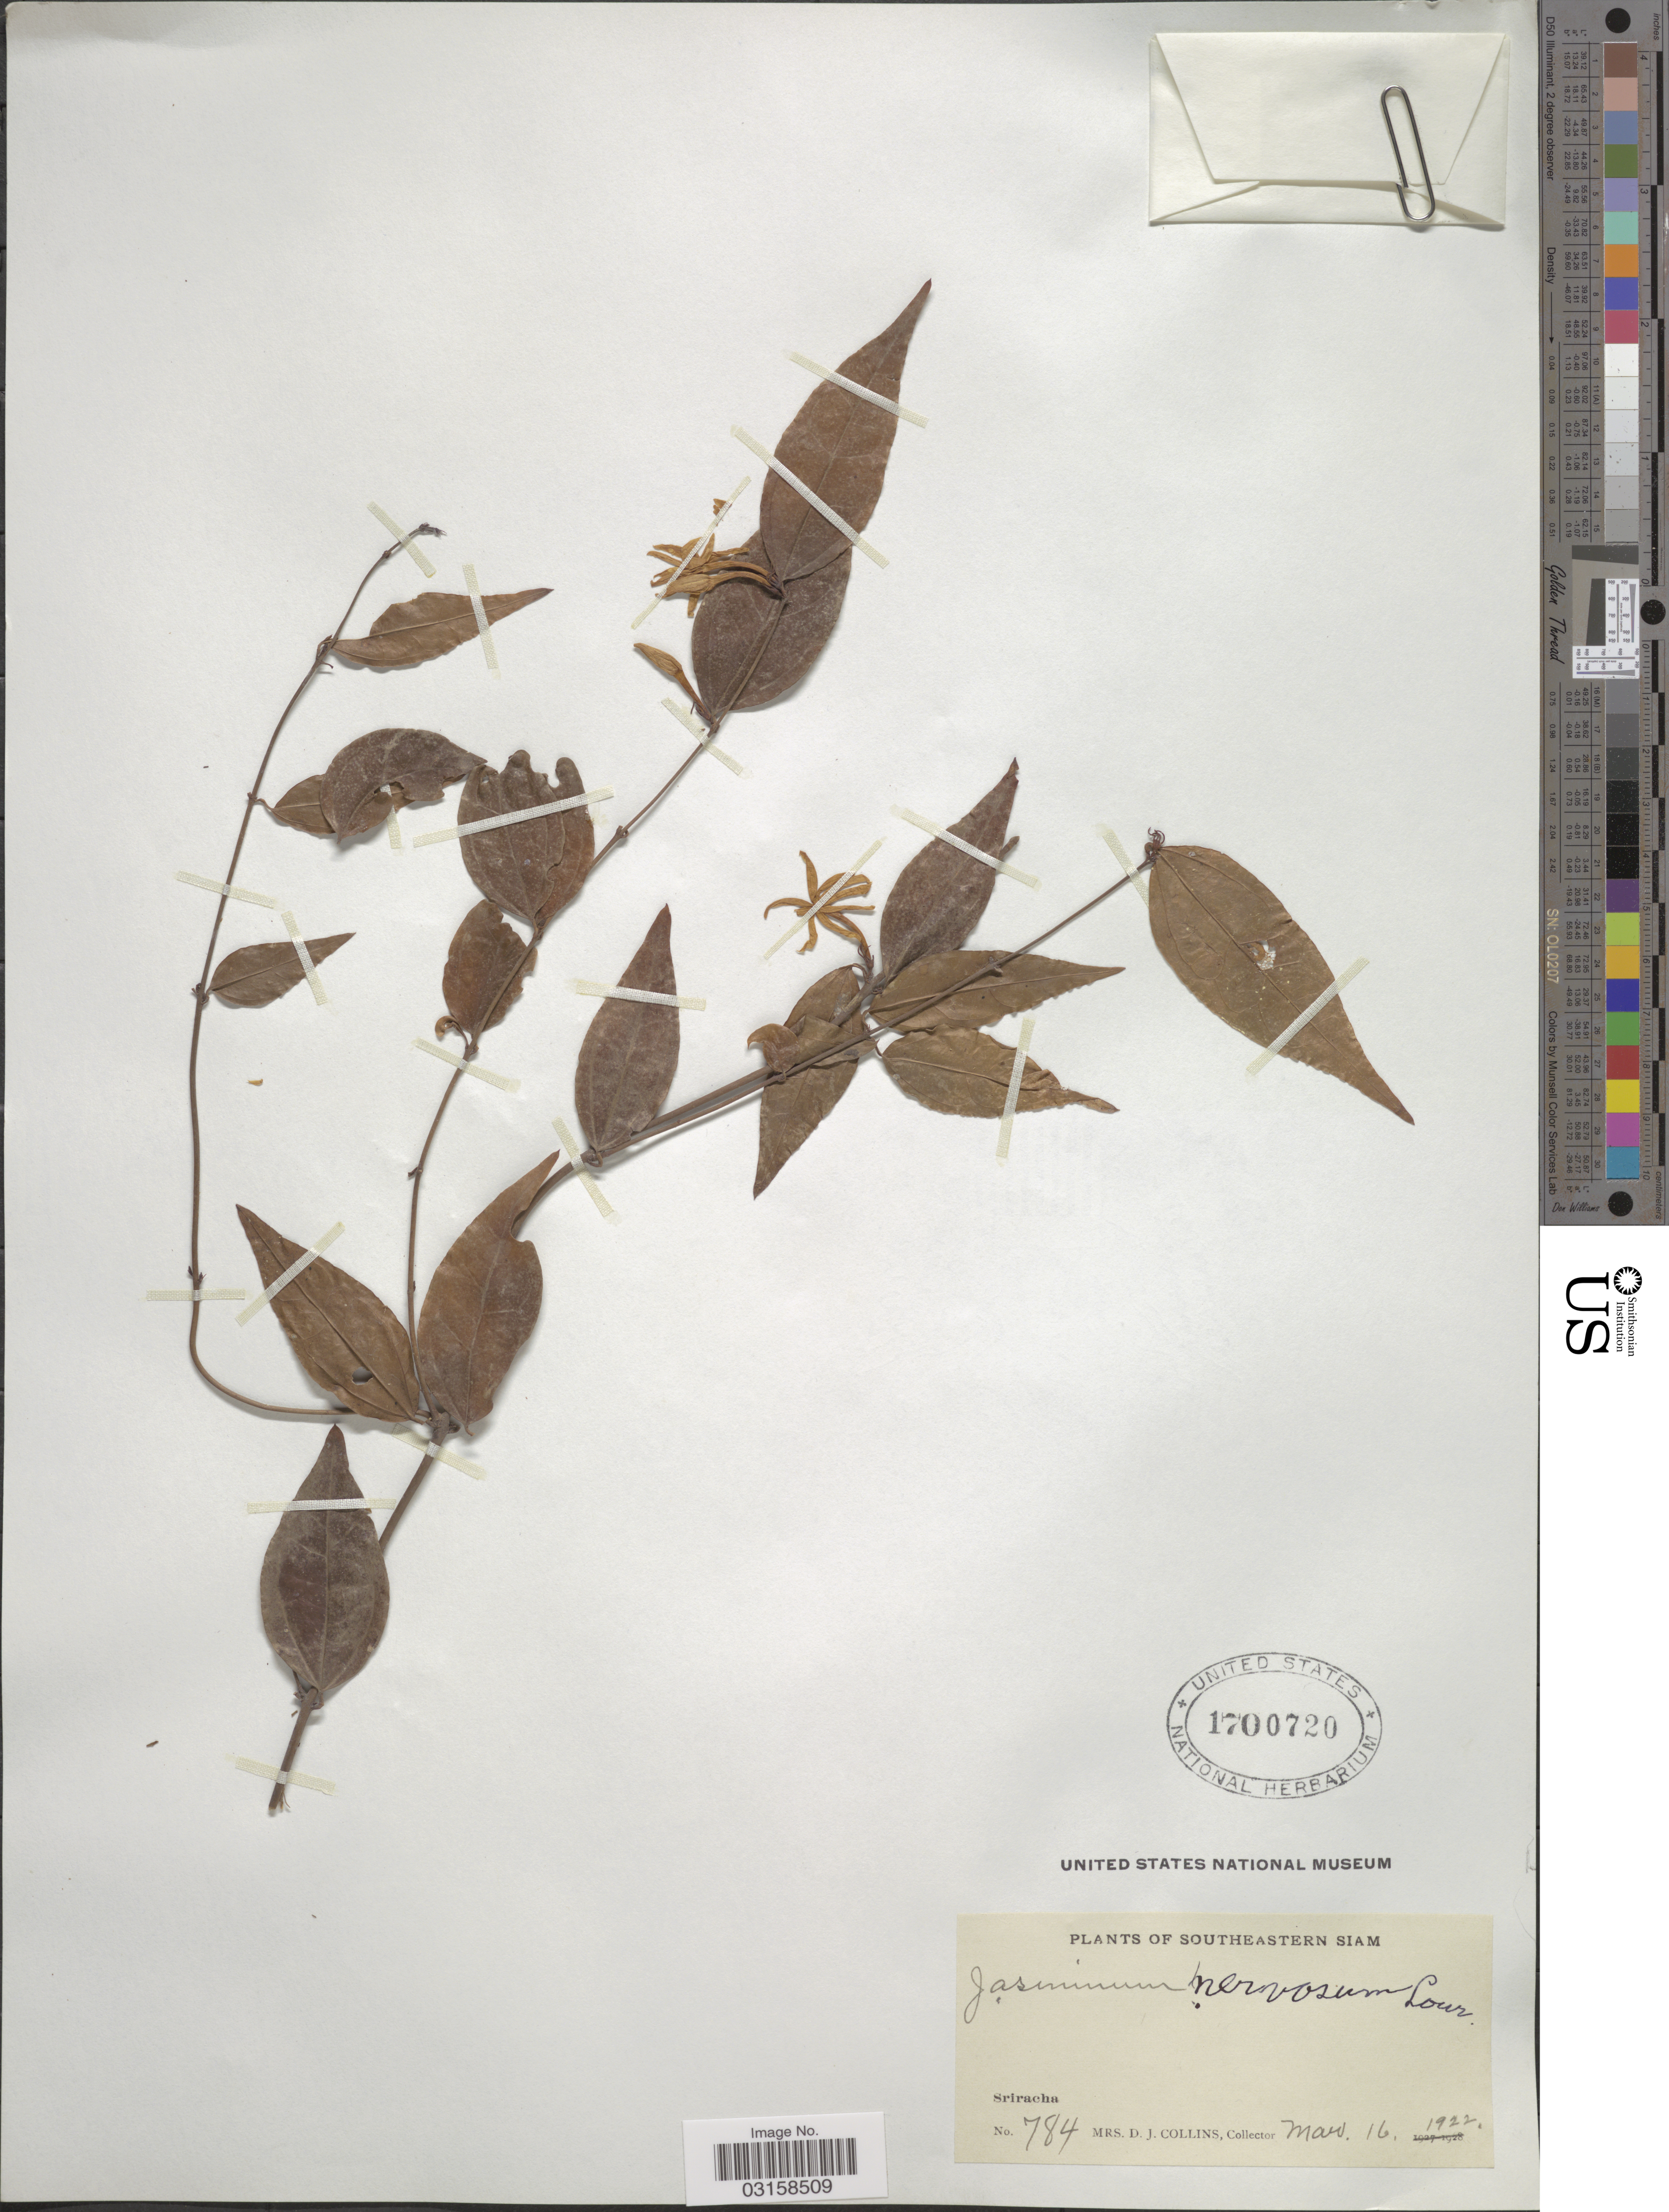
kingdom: Plantae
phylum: Tracheophyta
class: Magnoliopsida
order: Lamiales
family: Oleaceae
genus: Jasminum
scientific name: Jasminum nervosum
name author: Lour.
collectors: Mrs. D. J. Collins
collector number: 784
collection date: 1922-03-16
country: Thailand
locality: Southeastern Siam. Sriracha.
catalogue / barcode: US 1700720